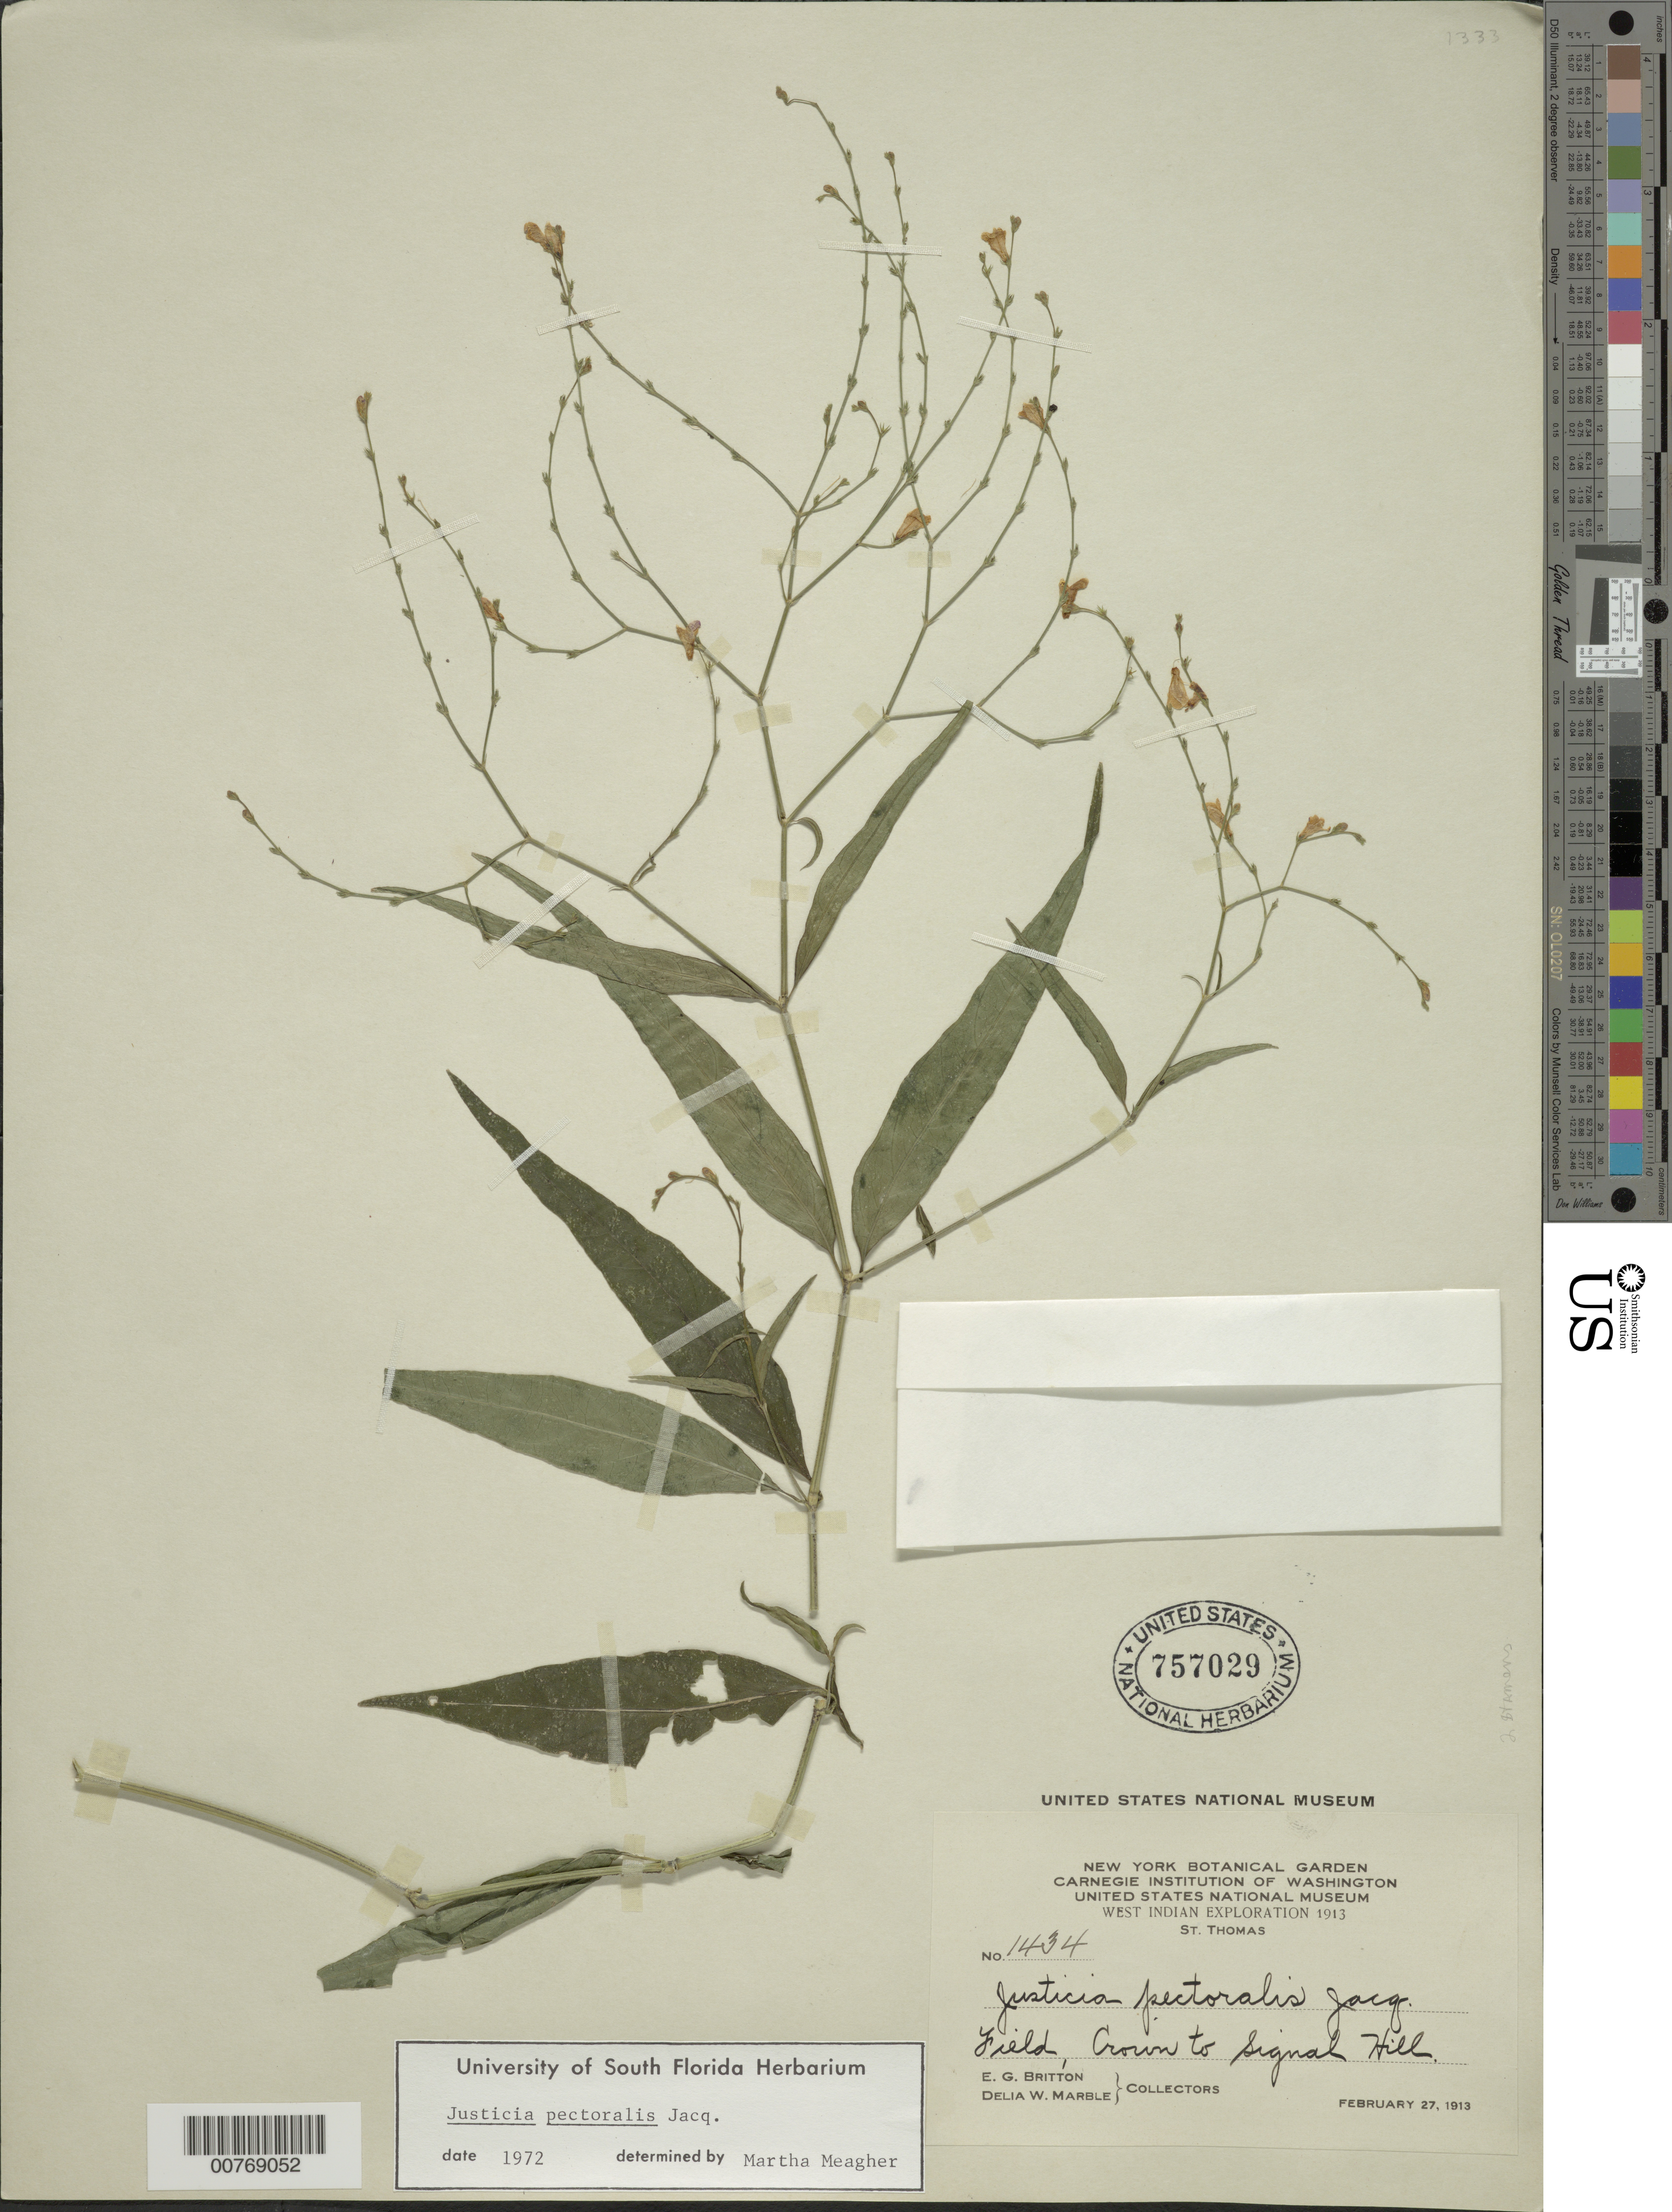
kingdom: Plantae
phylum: Tracheophyta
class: Magnoliopsida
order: Lamiales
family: Acanthaceae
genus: Justicia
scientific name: Justicia pectoralis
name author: Jacq.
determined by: Meagher, M.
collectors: E. G. Britton & D. W. Marble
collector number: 1434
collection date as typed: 27 Feb 1913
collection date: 1913-02-27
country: U.S. Virgin Islands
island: St. Thomas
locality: Field, Crown to Signal Hill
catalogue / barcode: US 757029